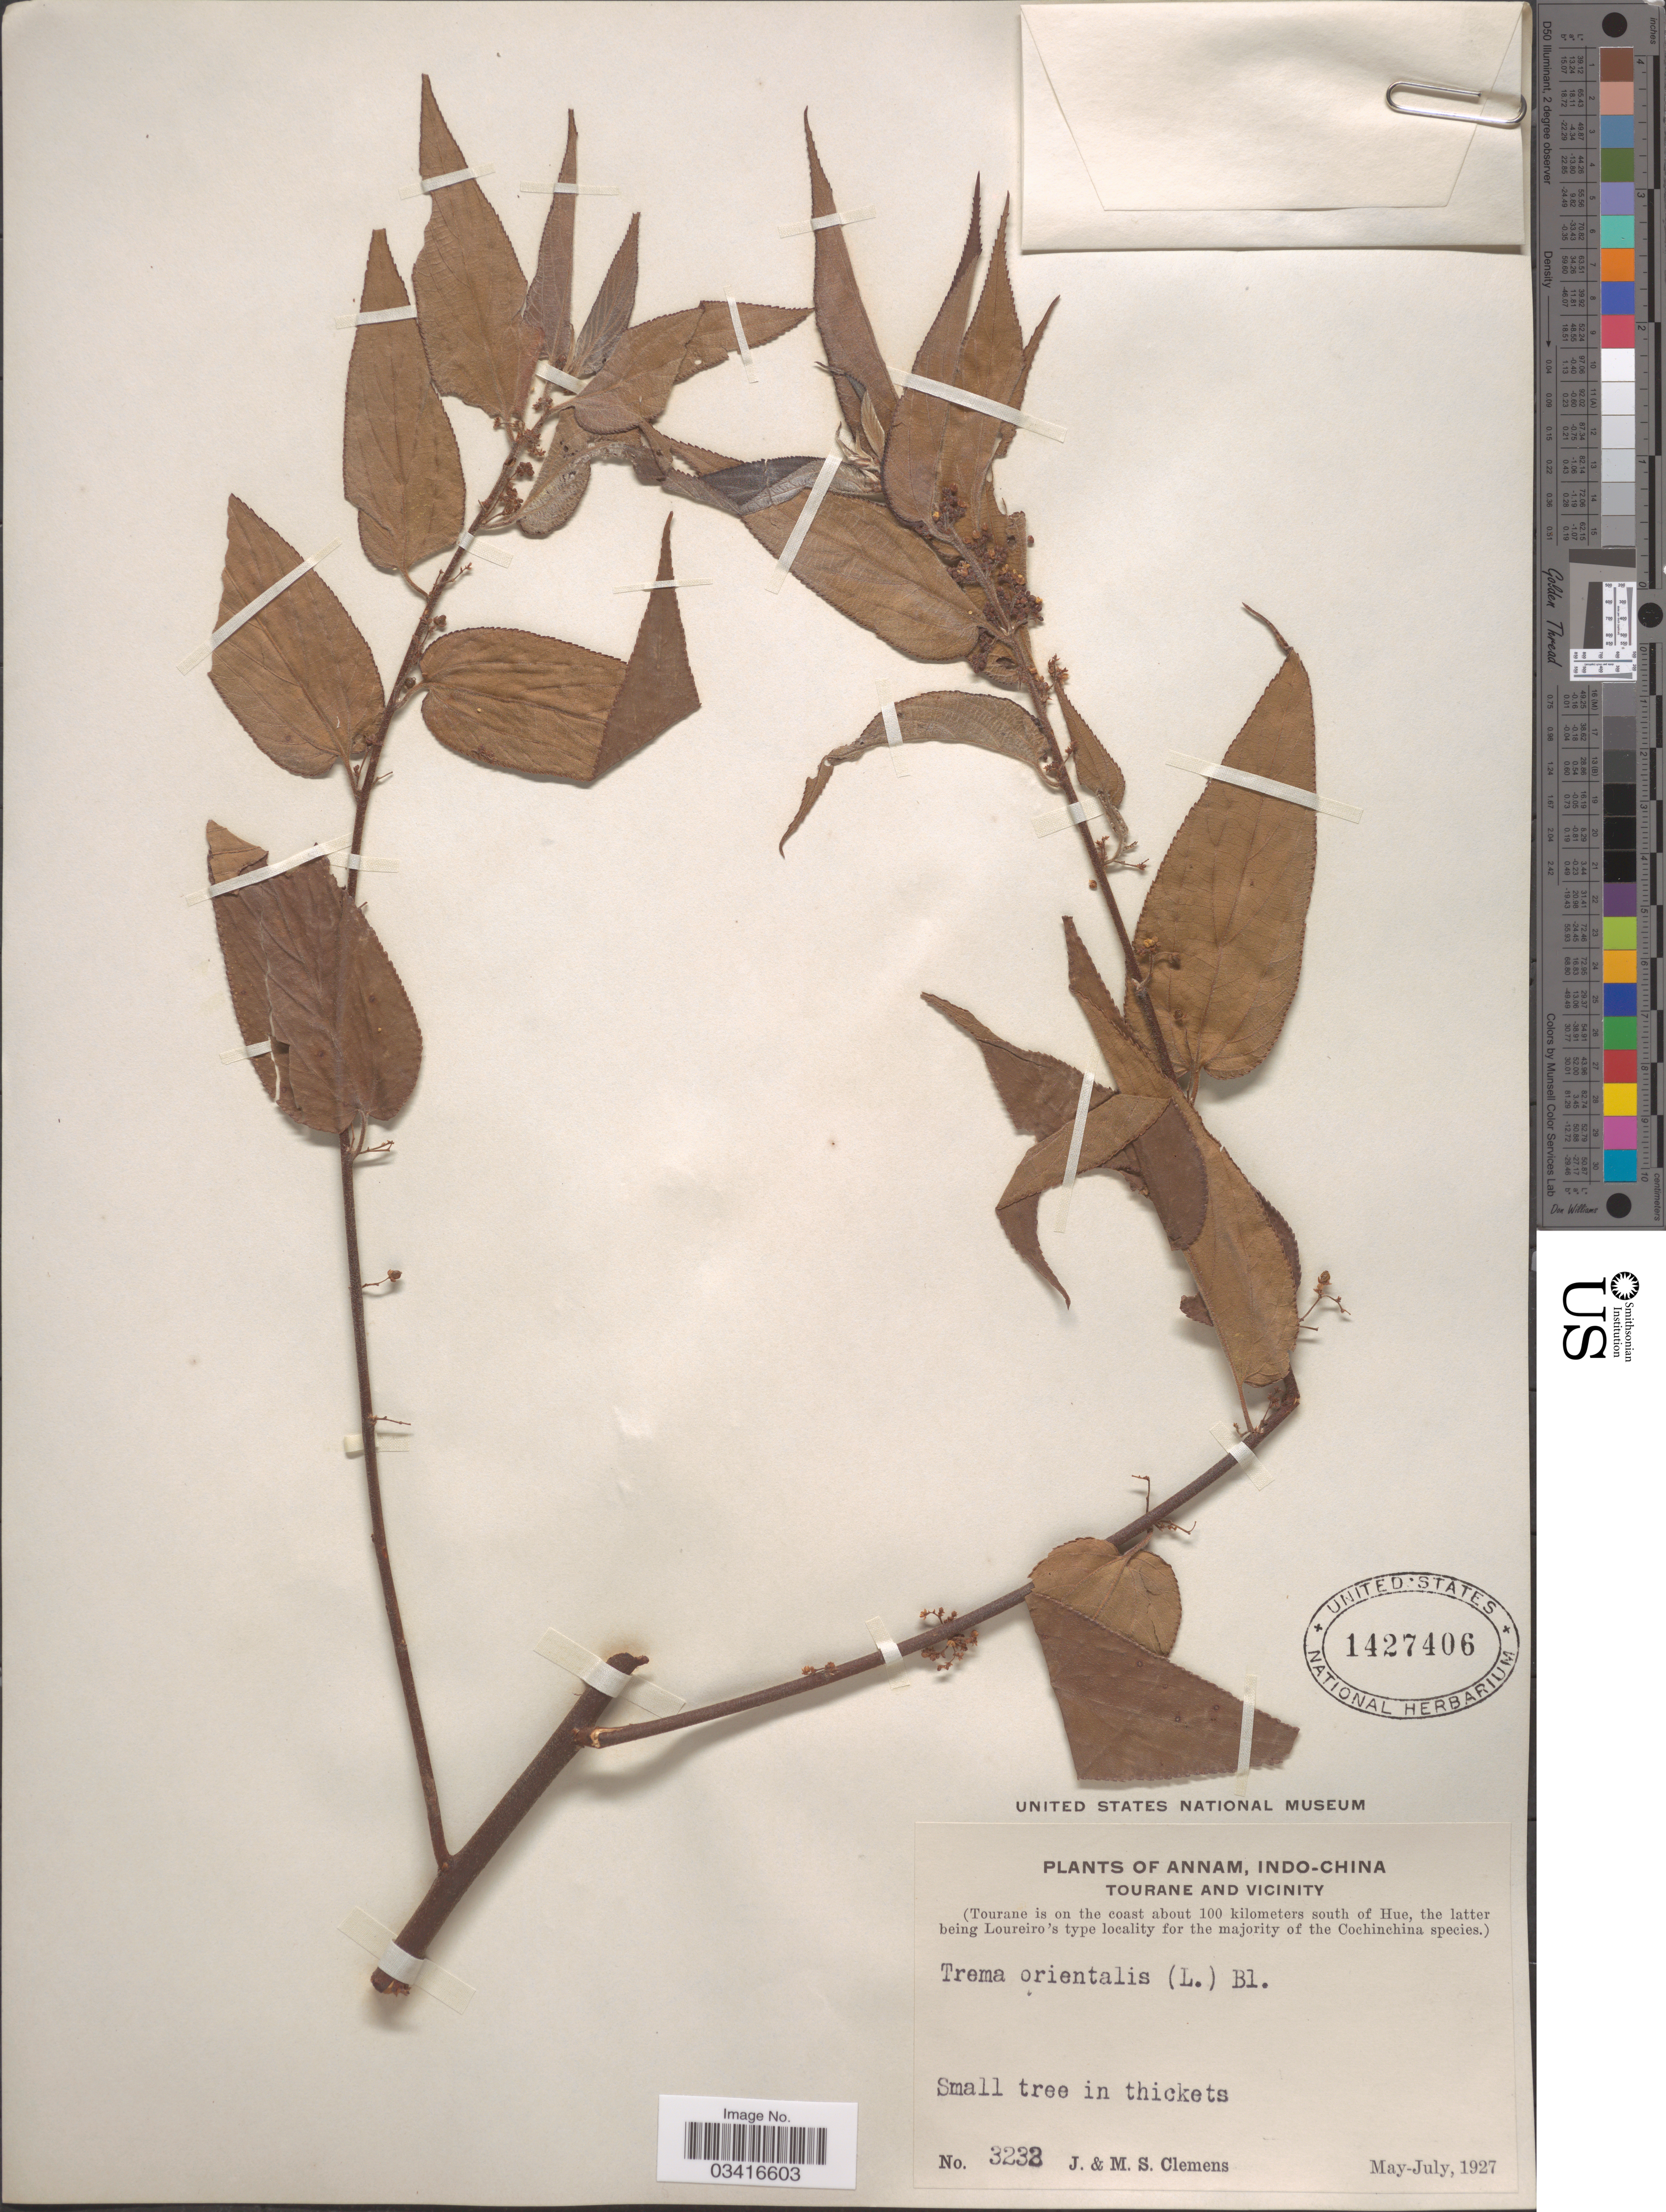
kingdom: Plantae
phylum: Tracheophyta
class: Magnoliopsida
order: Rosales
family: Cannabaceae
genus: Trema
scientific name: Trema orientale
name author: (L.) Blume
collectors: J. Clemens & M. S. Clemens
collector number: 3232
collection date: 1927-05/1927-07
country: Vietnam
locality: Annam, Indo-China. Tourane and vicinity. (Tourane is ont he coast about 100 kilometers south of Hue.)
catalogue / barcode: US 1427406